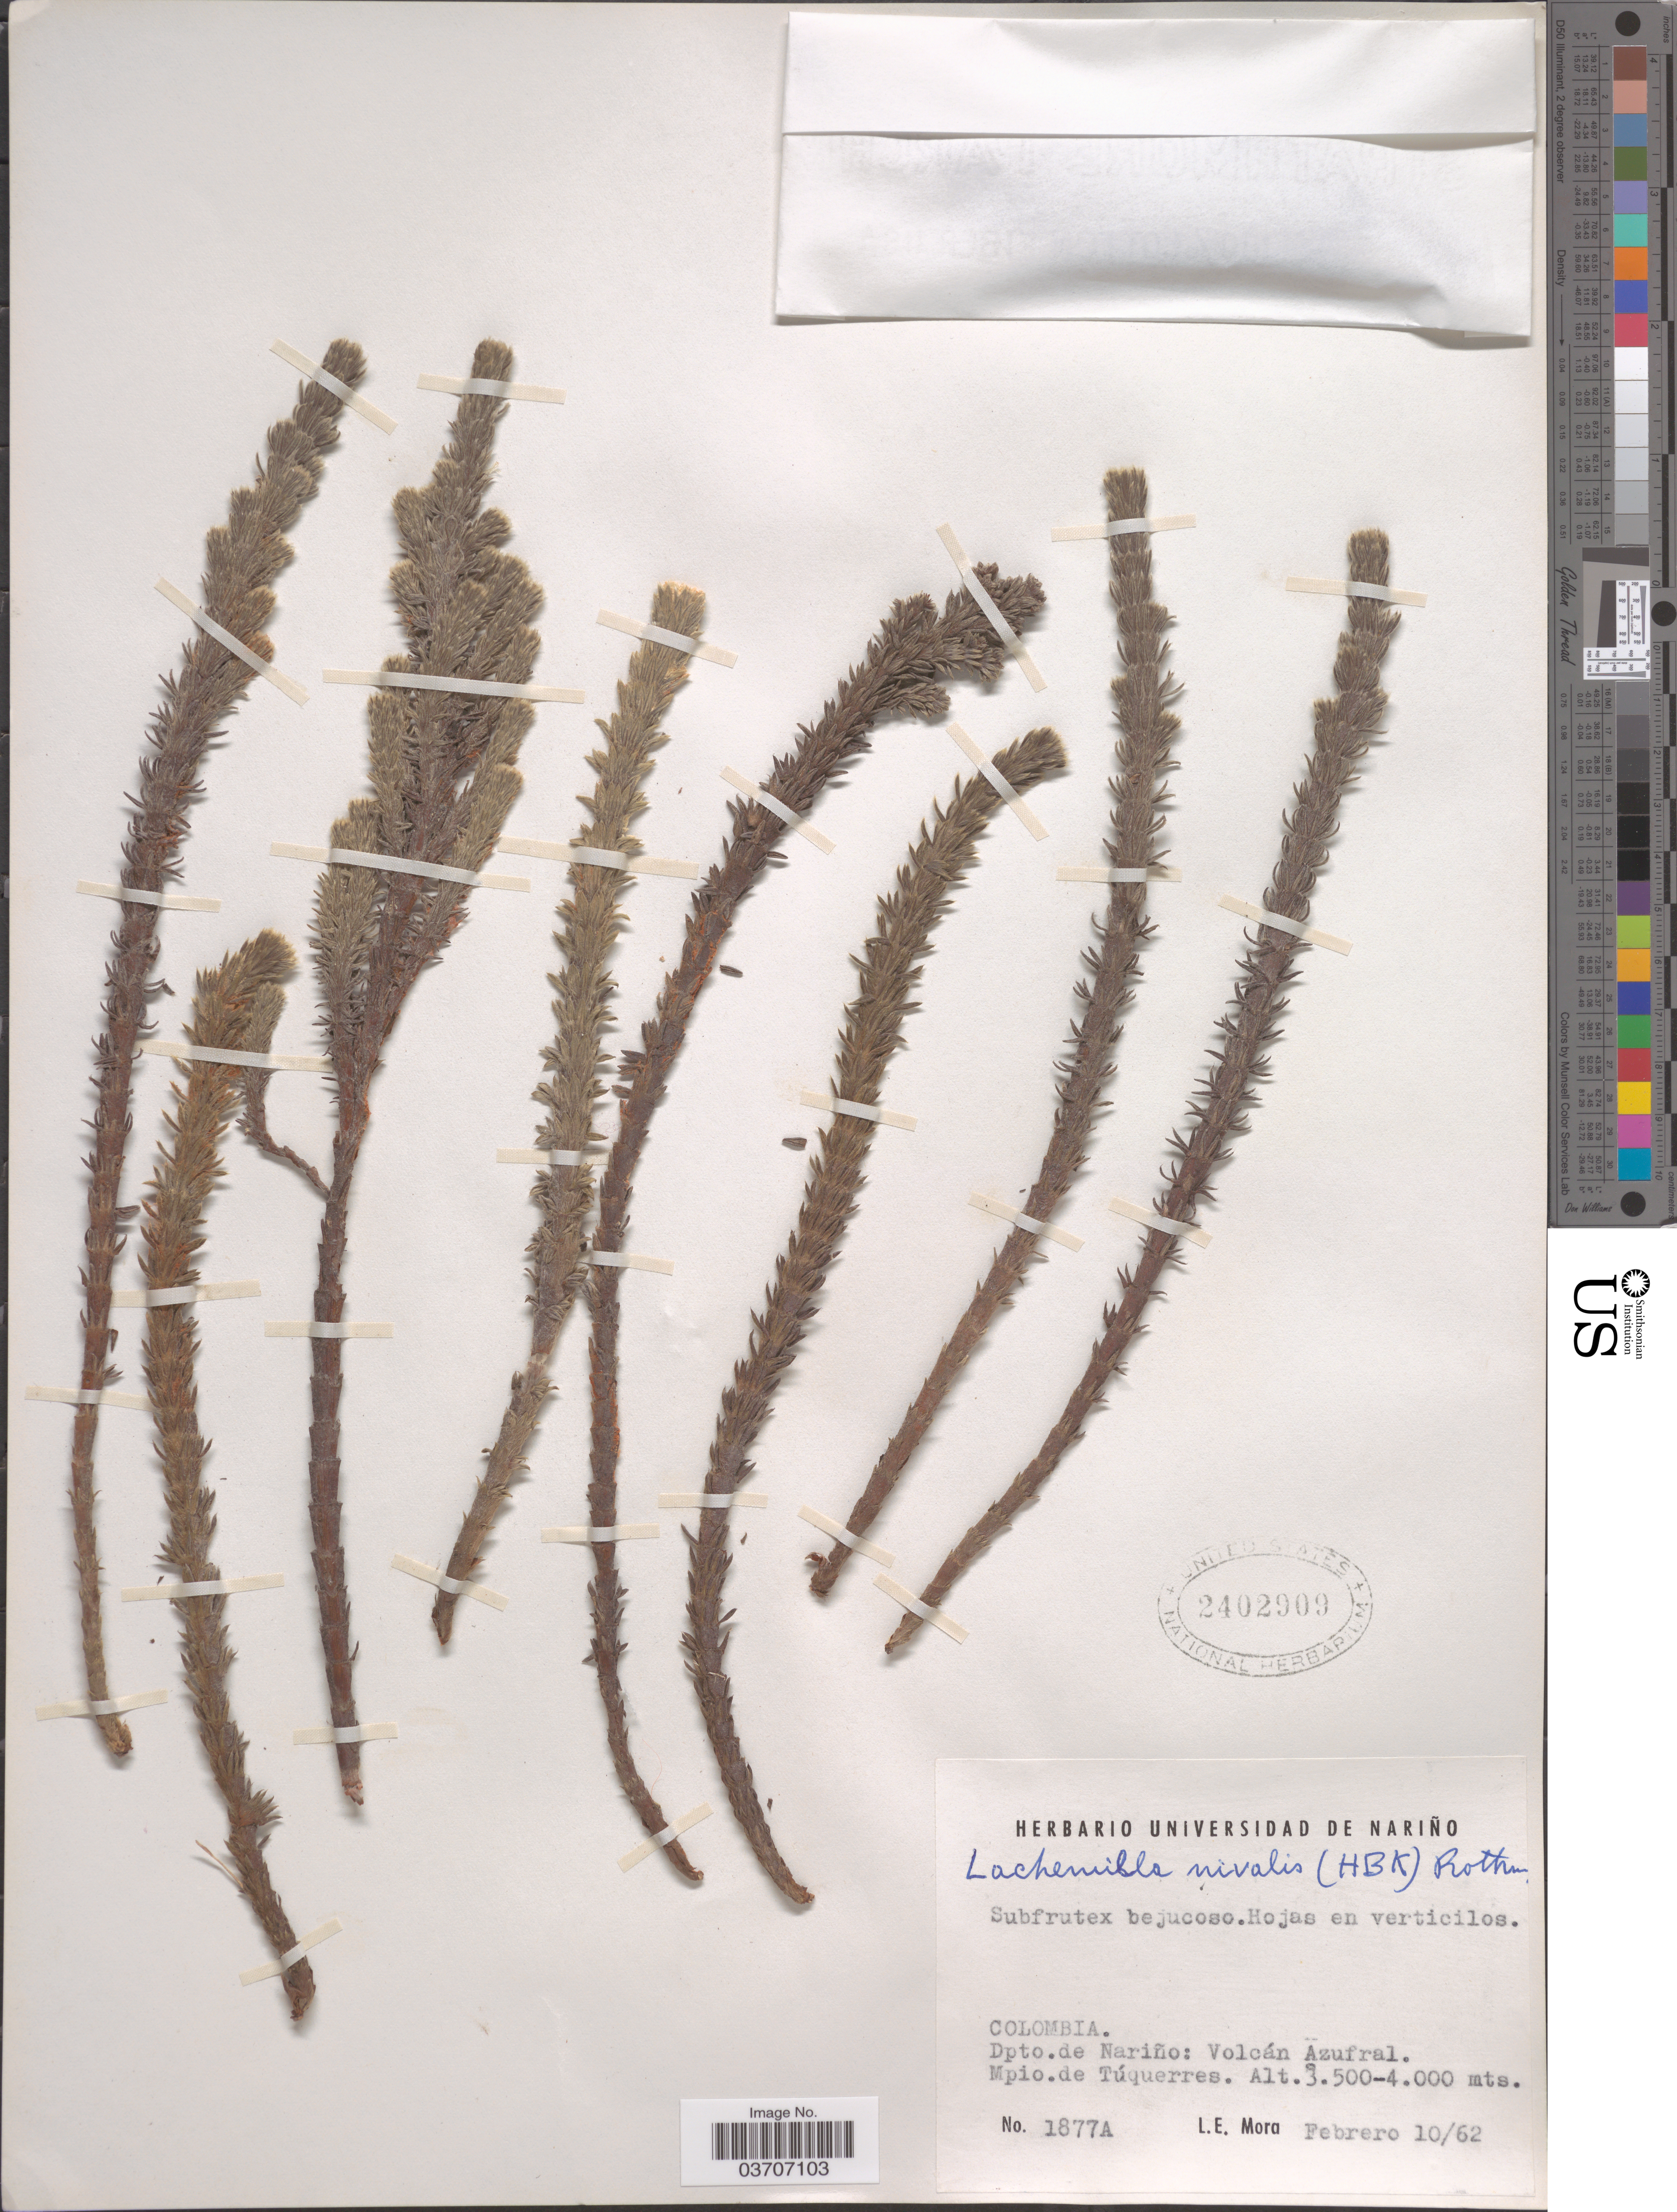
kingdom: Plantae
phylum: Tracheophyta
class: Magnoliopsida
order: Rosales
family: Rosaceae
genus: Lachemilla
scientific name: Lachemilla nivalis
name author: (Kunth) Rothm.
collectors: L. Mora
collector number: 1877A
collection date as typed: Transcribed d/m/y: 10/2/62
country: Colombia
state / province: Nariño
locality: Dpto. de Nariño: Volcán Azufral. Mpio. de Túquerres.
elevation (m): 3500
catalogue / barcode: US 2402909